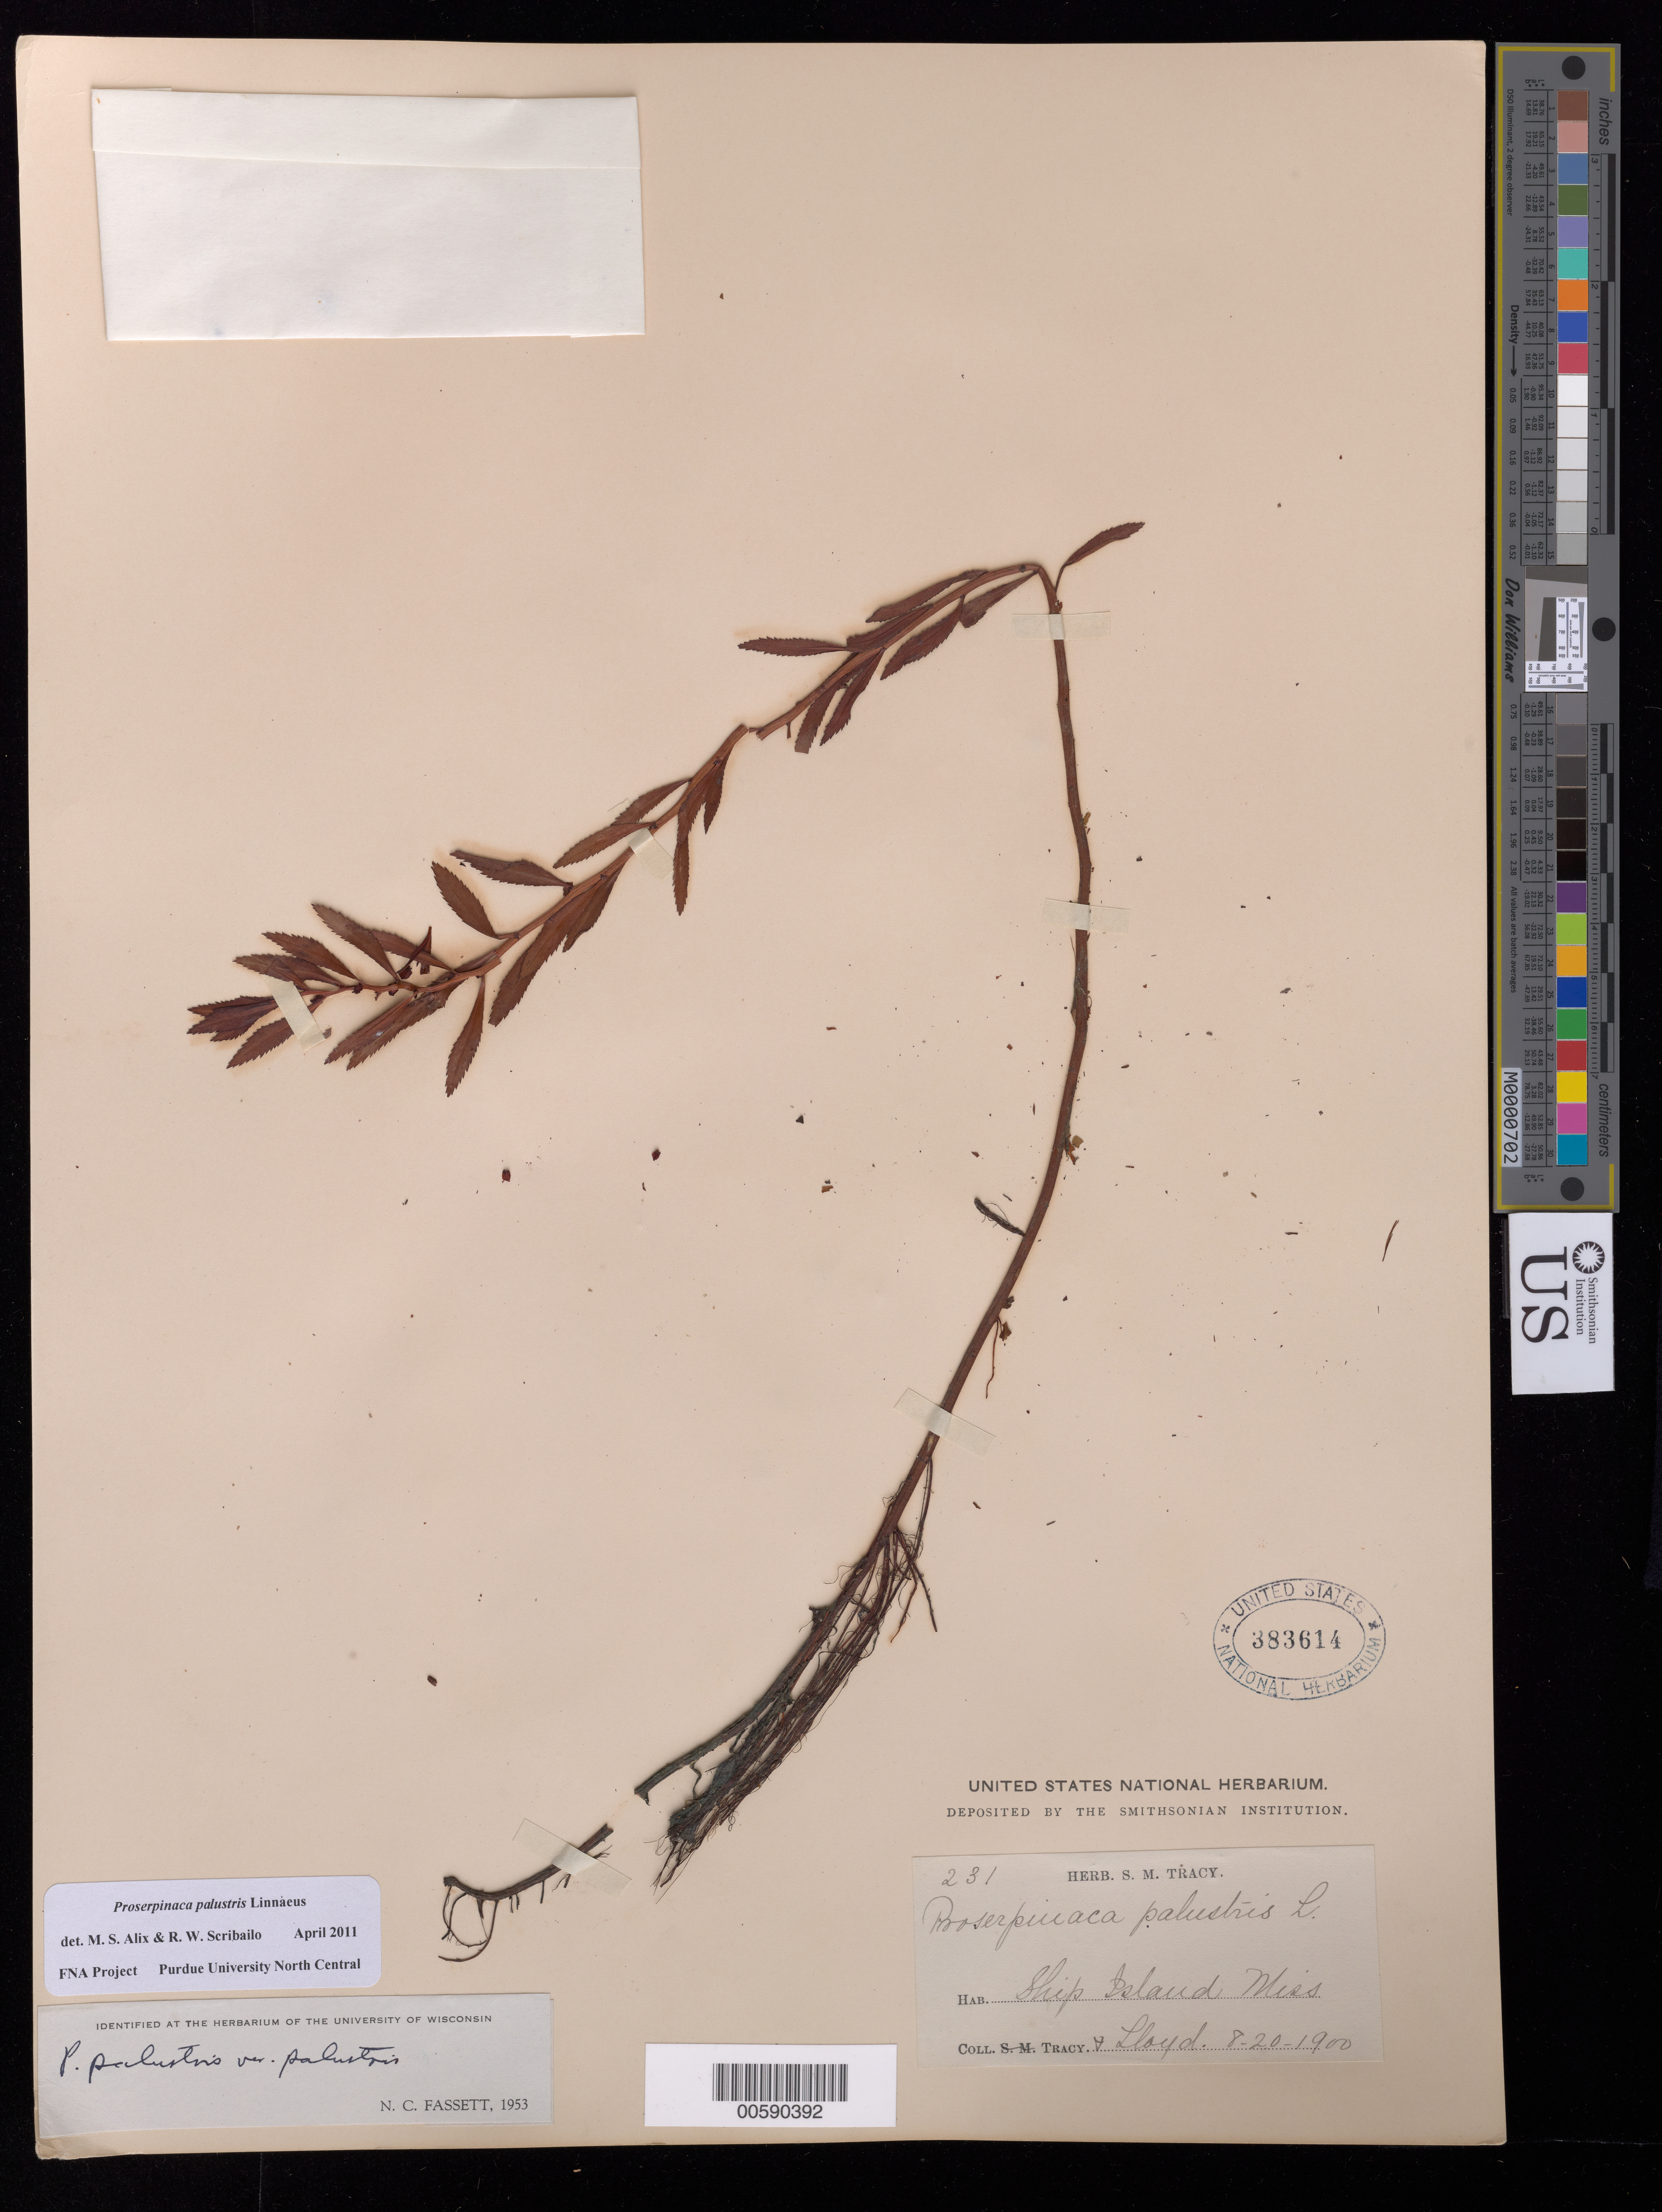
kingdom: Plantae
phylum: Tracheophyta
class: Magnoliopsida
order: Saxifragales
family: Haloragaceae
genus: Proserpinaca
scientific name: Proserpinaca palustris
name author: L.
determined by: Scribailo, R. W.; Alix, M. S.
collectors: -. Tracy & -- Lloyd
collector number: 231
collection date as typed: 20 Aug 1900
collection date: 1900-08-20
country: United States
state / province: Mississippi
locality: Ship Island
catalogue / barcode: US 383614